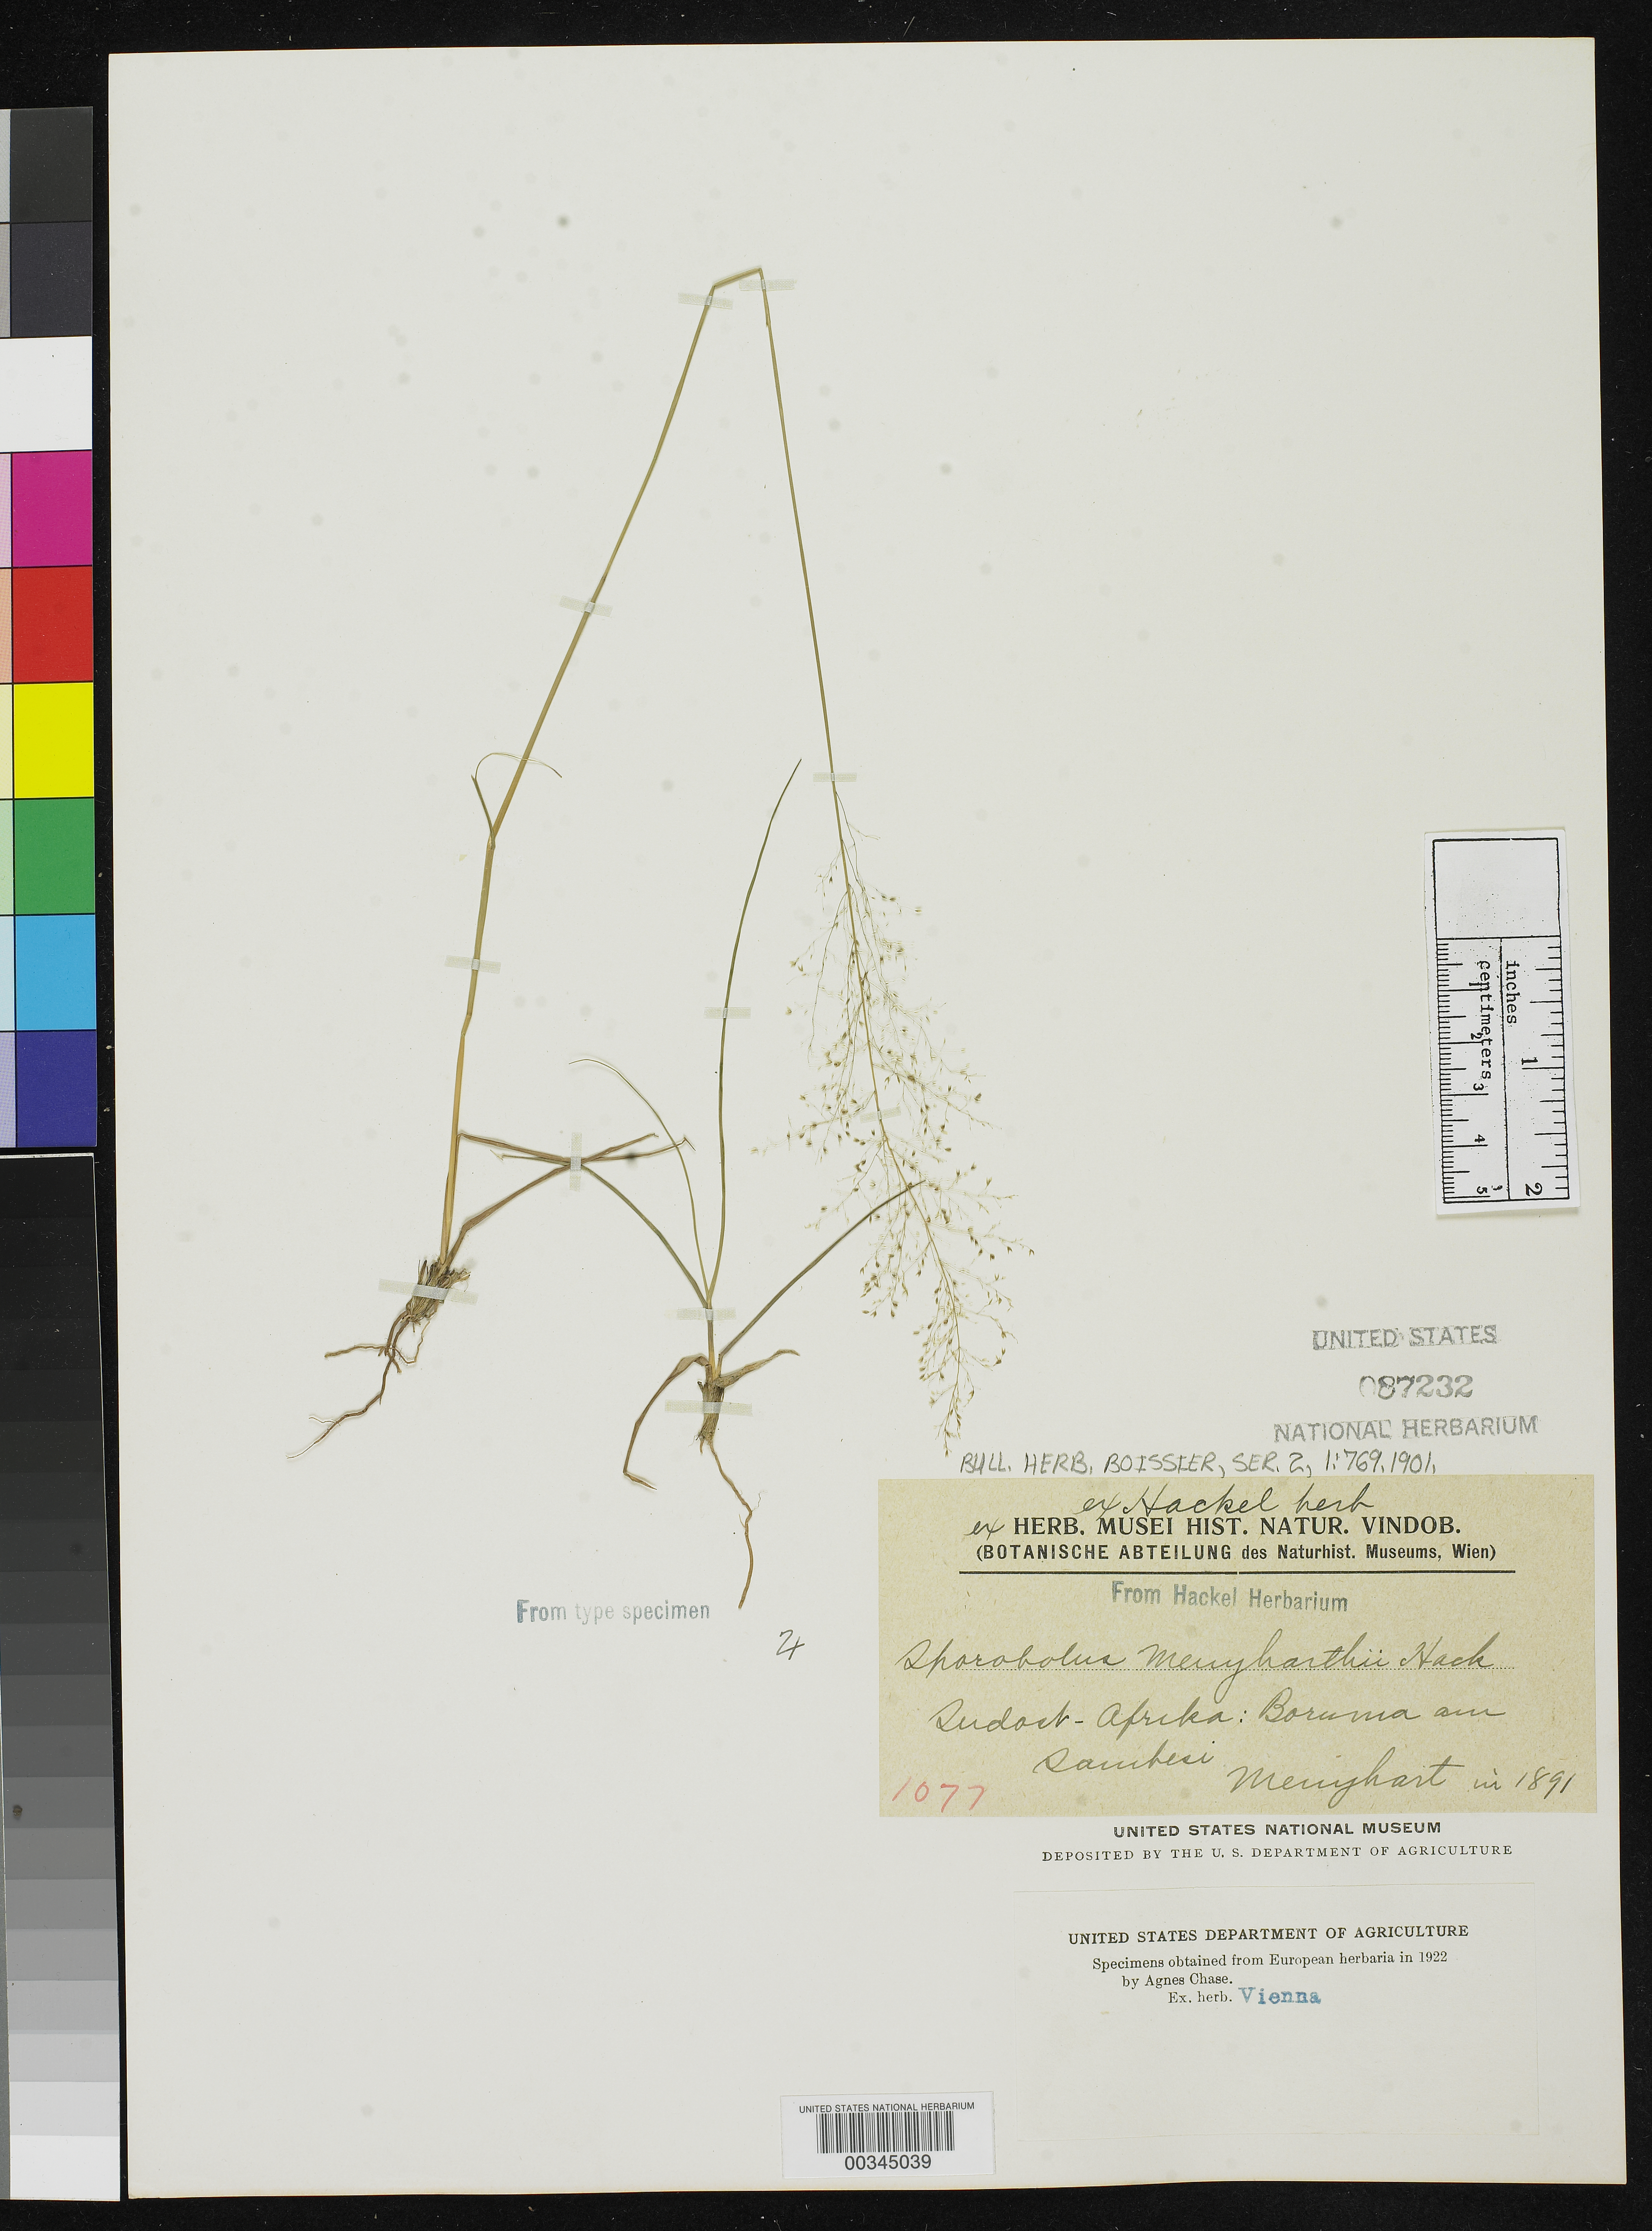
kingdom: Plantae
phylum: Tracheophyta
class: Liliopsida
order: Poales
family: Poaceae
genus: Sporobolus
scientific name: Sporobolus menyharthii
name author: Hack. in Schinz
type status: Type Fragment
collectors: L. Menyharth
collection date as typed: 1891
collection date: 1891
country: Mozambique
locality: Boruma am sambesi, menyharth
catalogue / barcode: US 87232